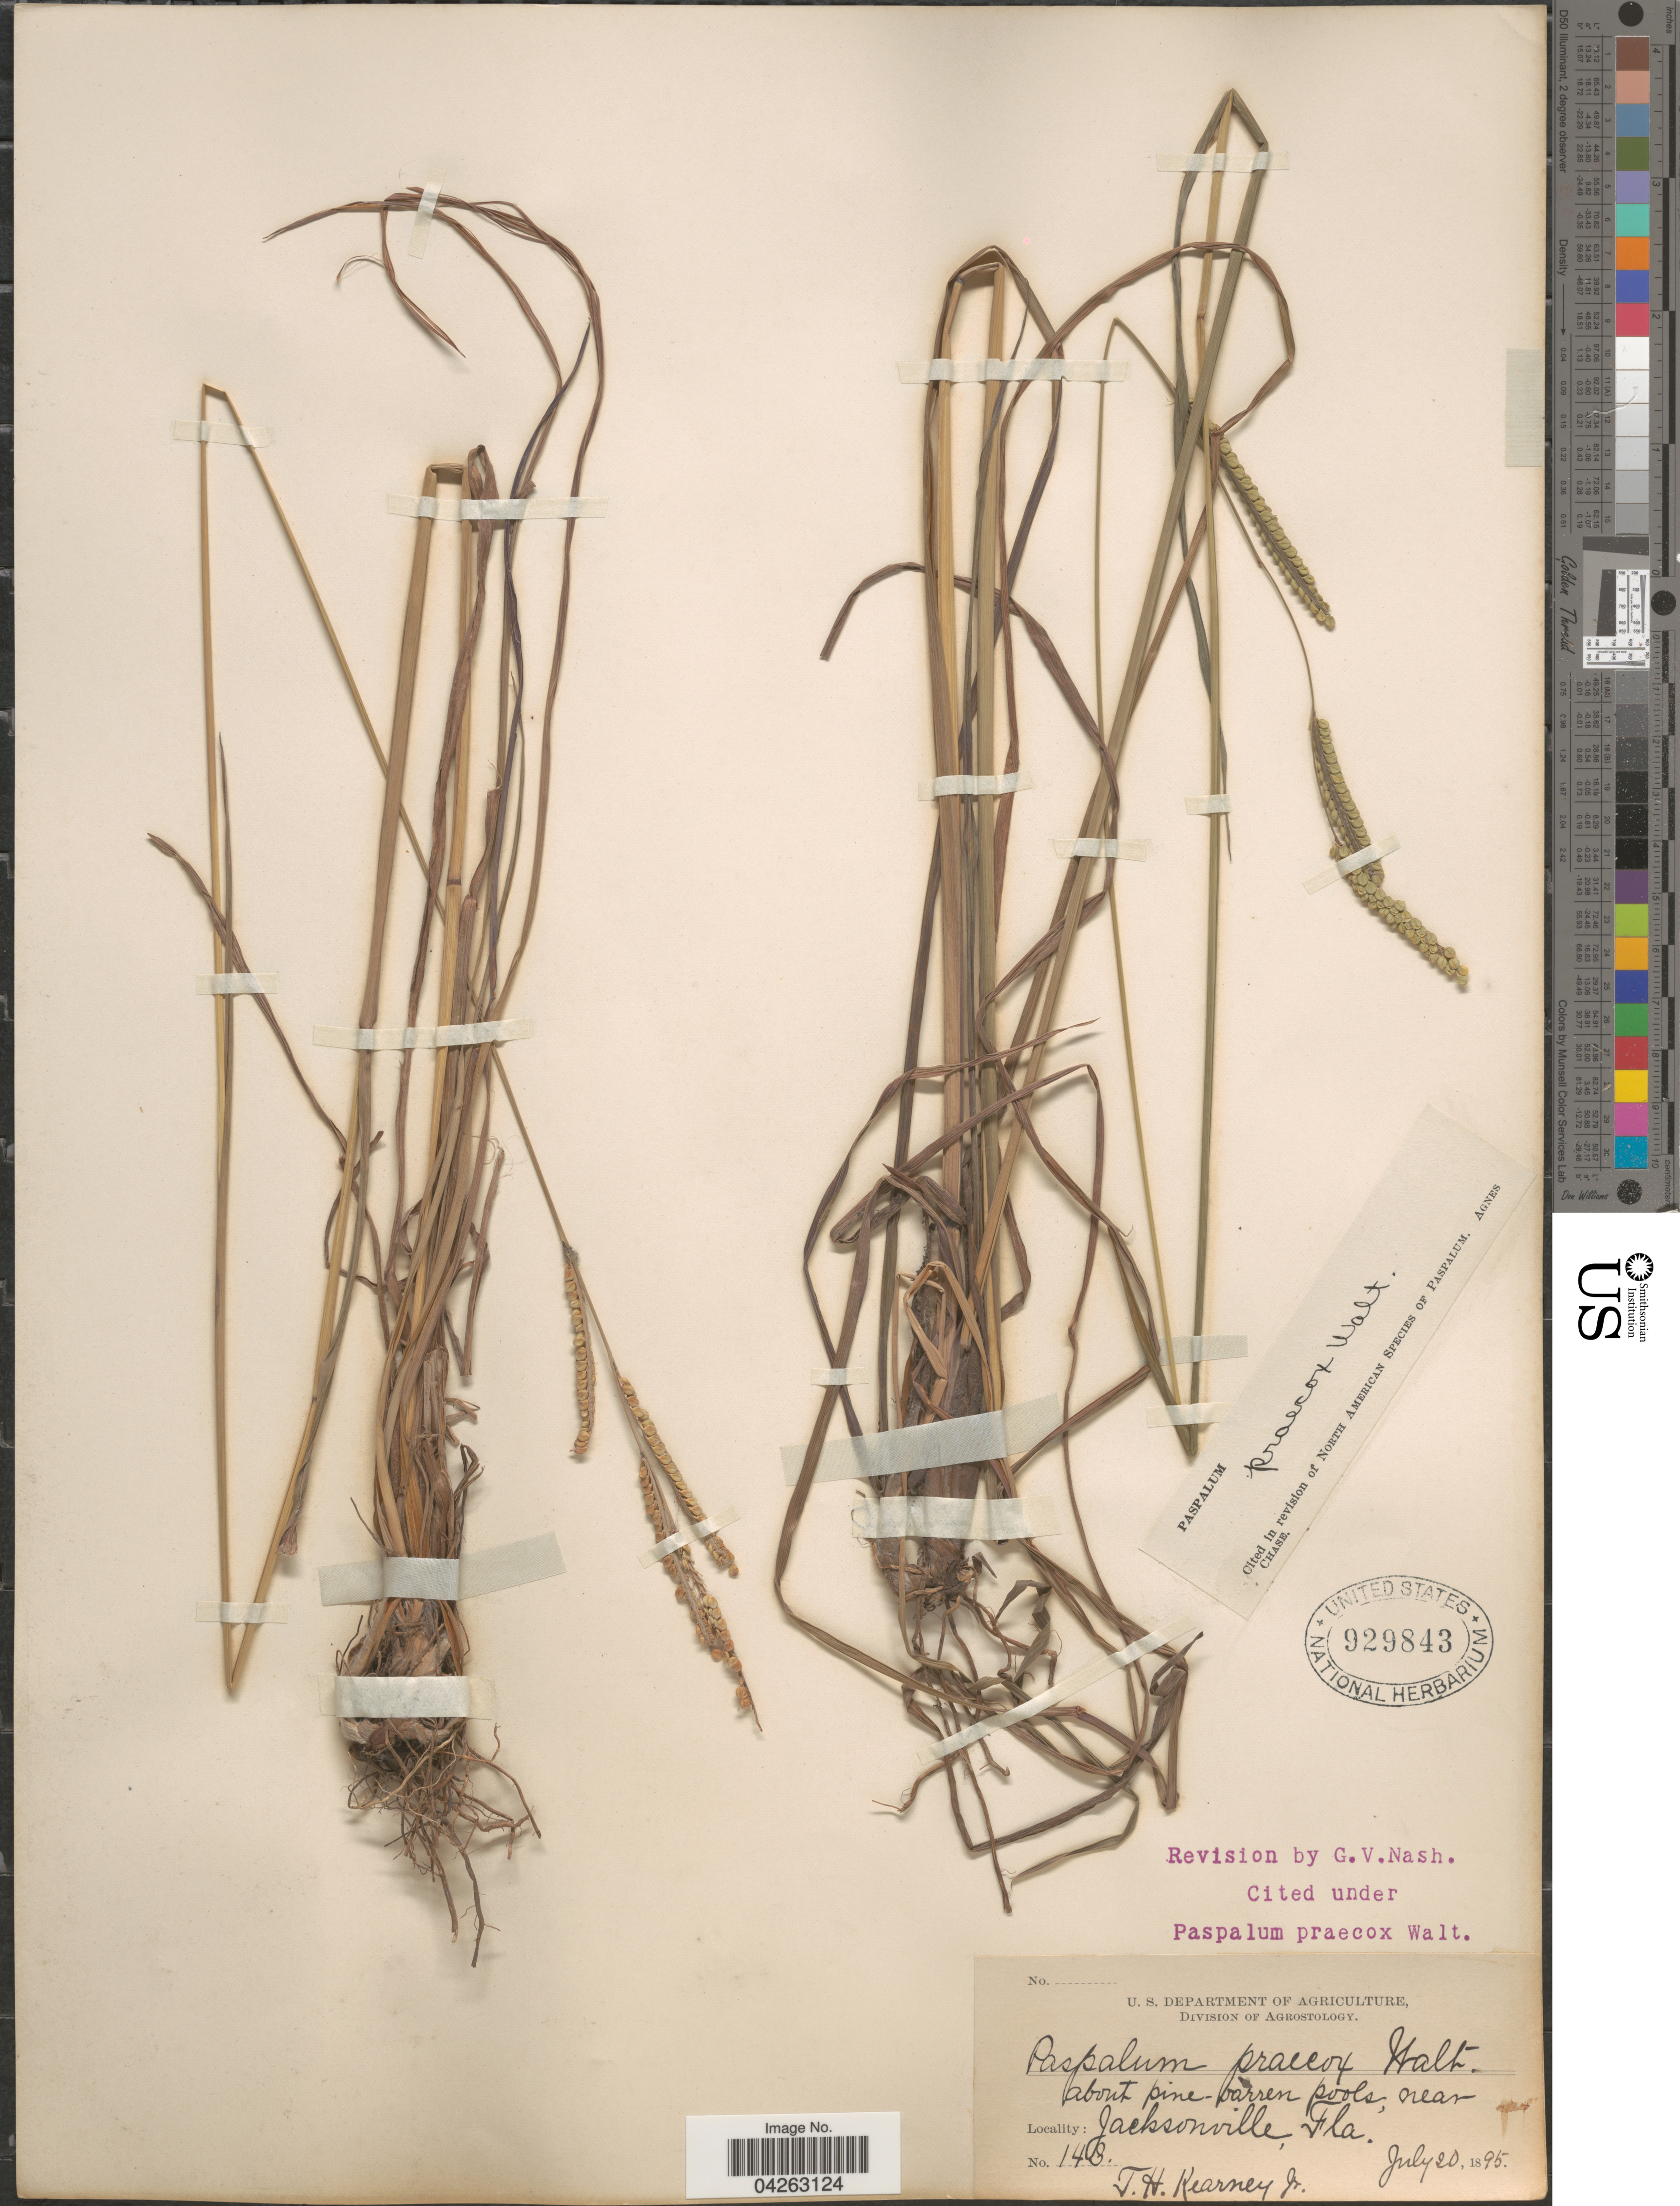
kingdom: Plantae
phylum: Tracheophyta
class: Liliopsida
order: Poales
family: Poaceae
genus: Paspalum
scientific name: Paspalum praecox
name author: Walter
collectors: T. H. Kearney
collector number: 143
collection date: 1895-07-20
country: United States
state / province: Florida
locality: About pine-barren pools, near Jacksonville.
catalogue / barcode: US 929843